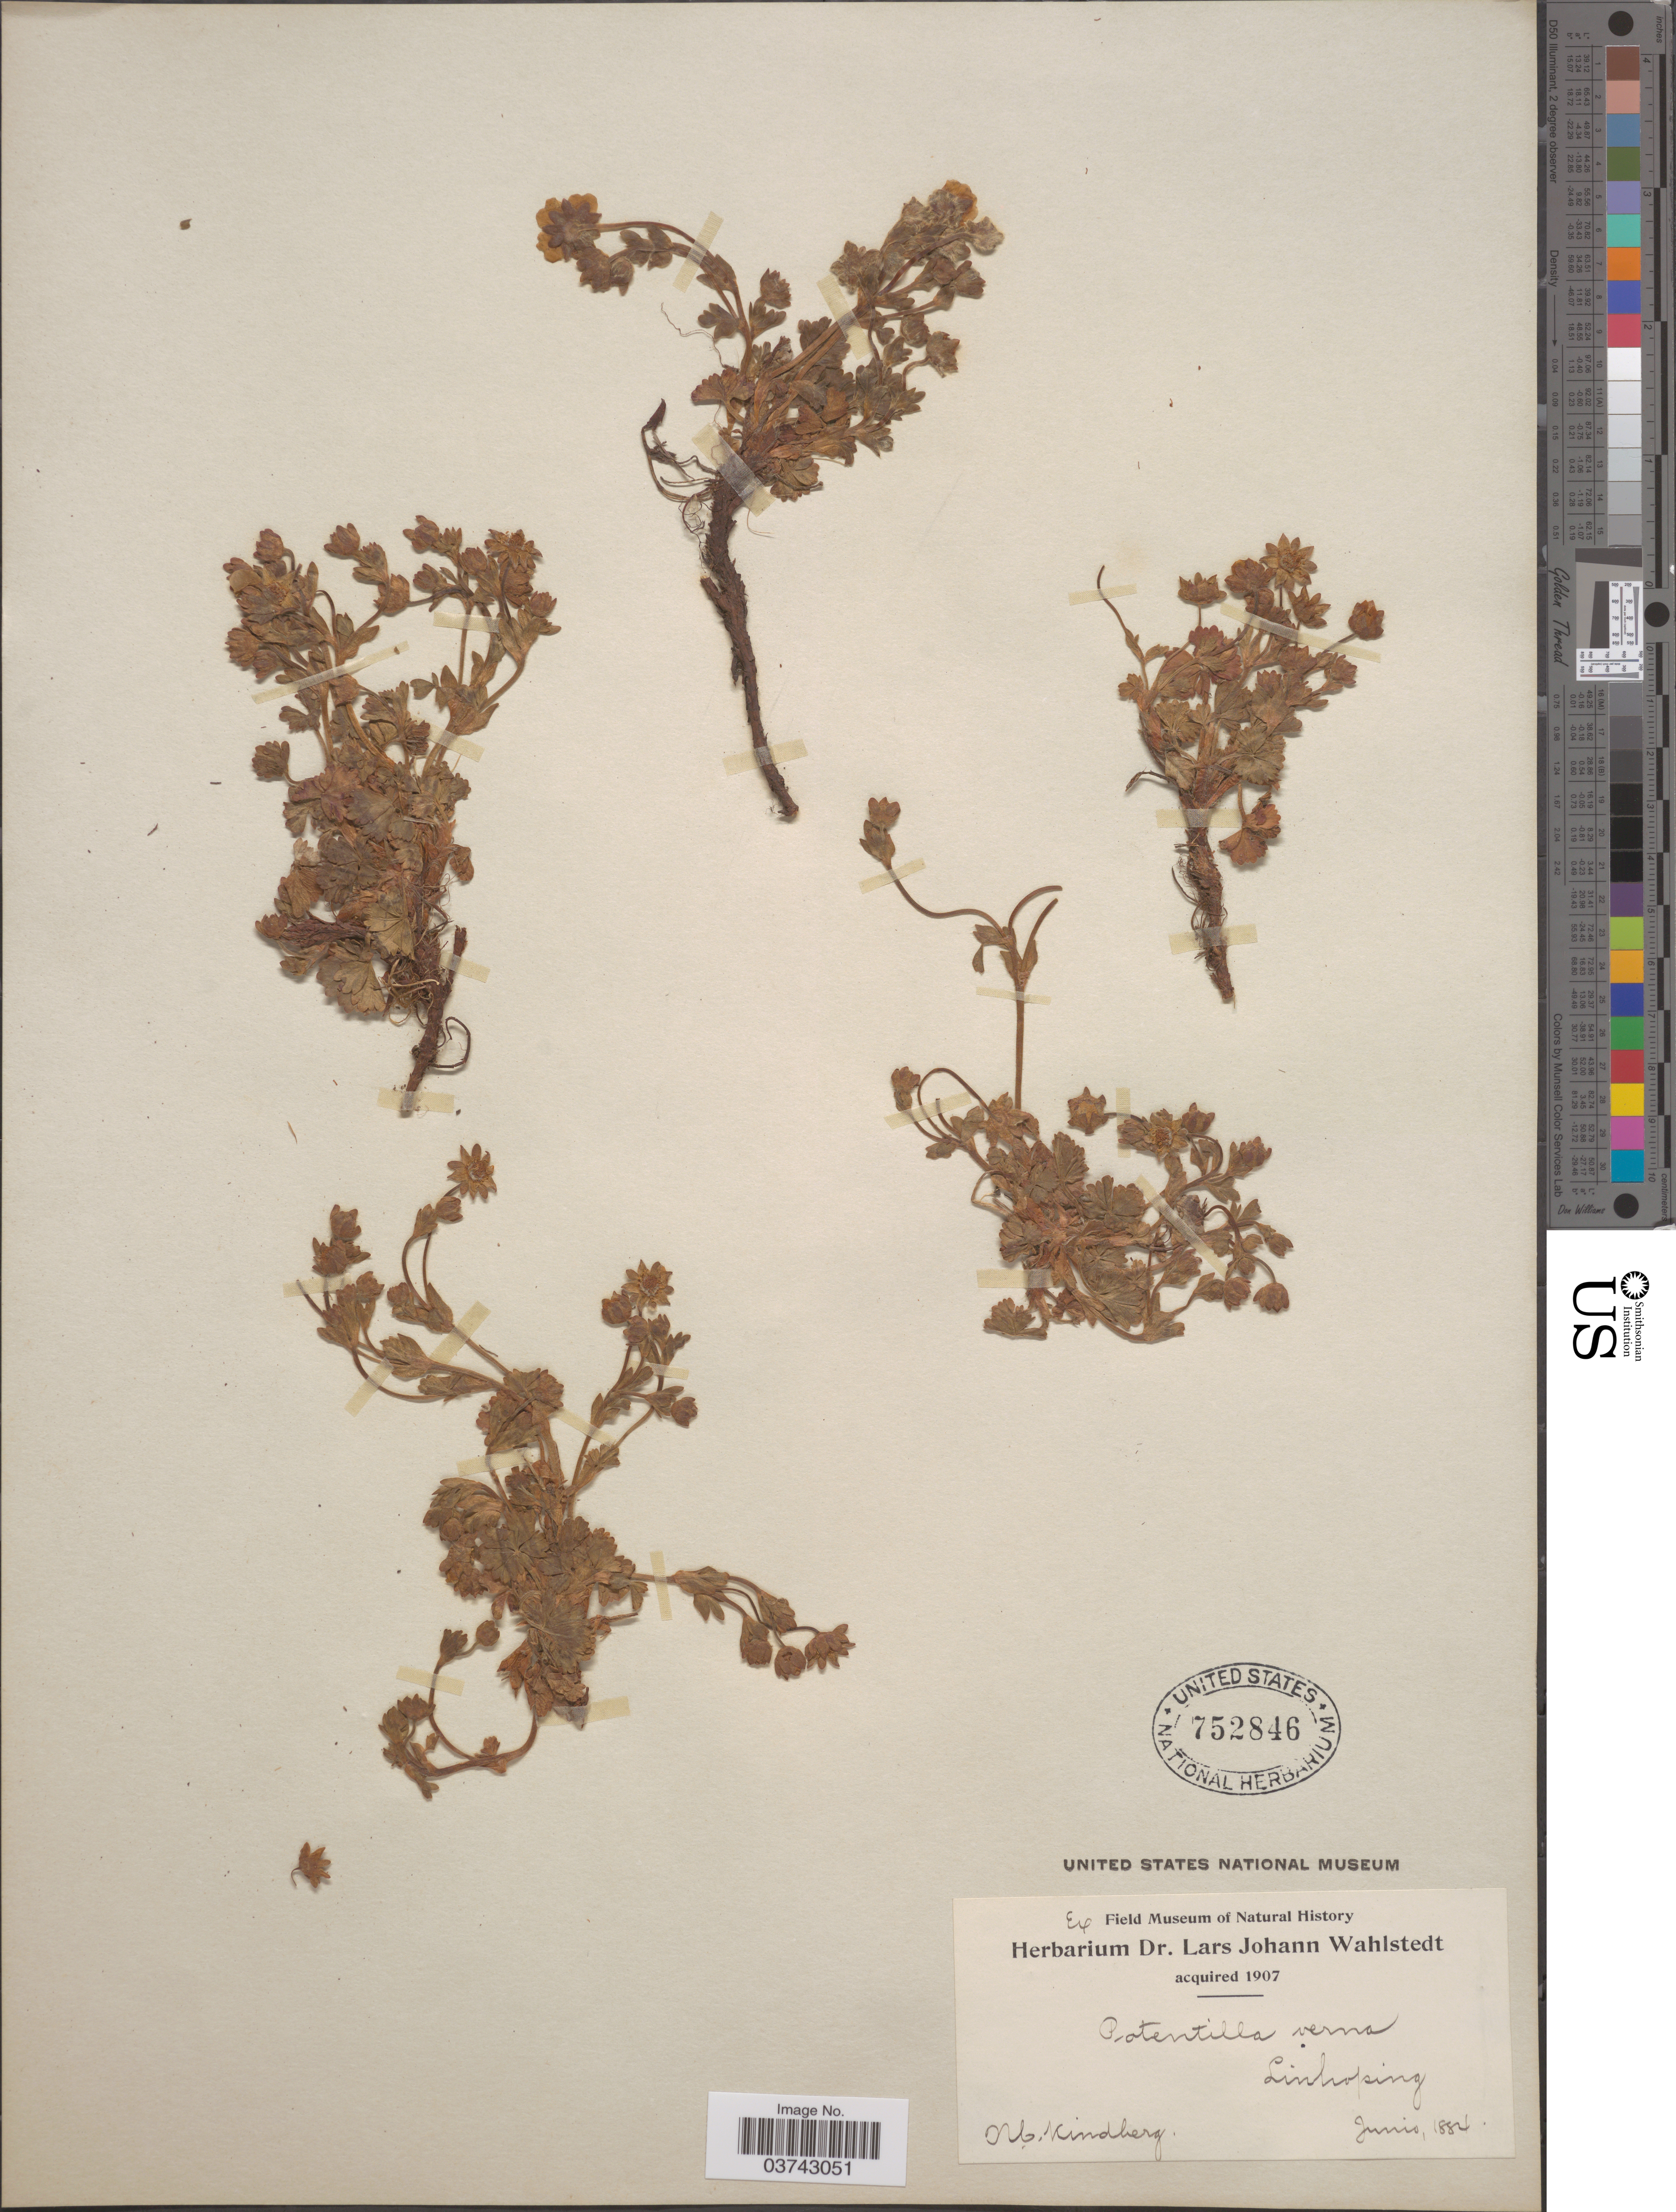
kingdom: Plantae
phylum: Tracheophyta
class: Magnoliopsida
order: Rosales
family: Rosaceae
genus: Potentilla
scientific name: Potentilla verna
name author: L.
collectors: N. C. Kindberg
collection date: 1884-06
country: Sweden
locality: Linkoping.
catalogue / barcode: US 752846